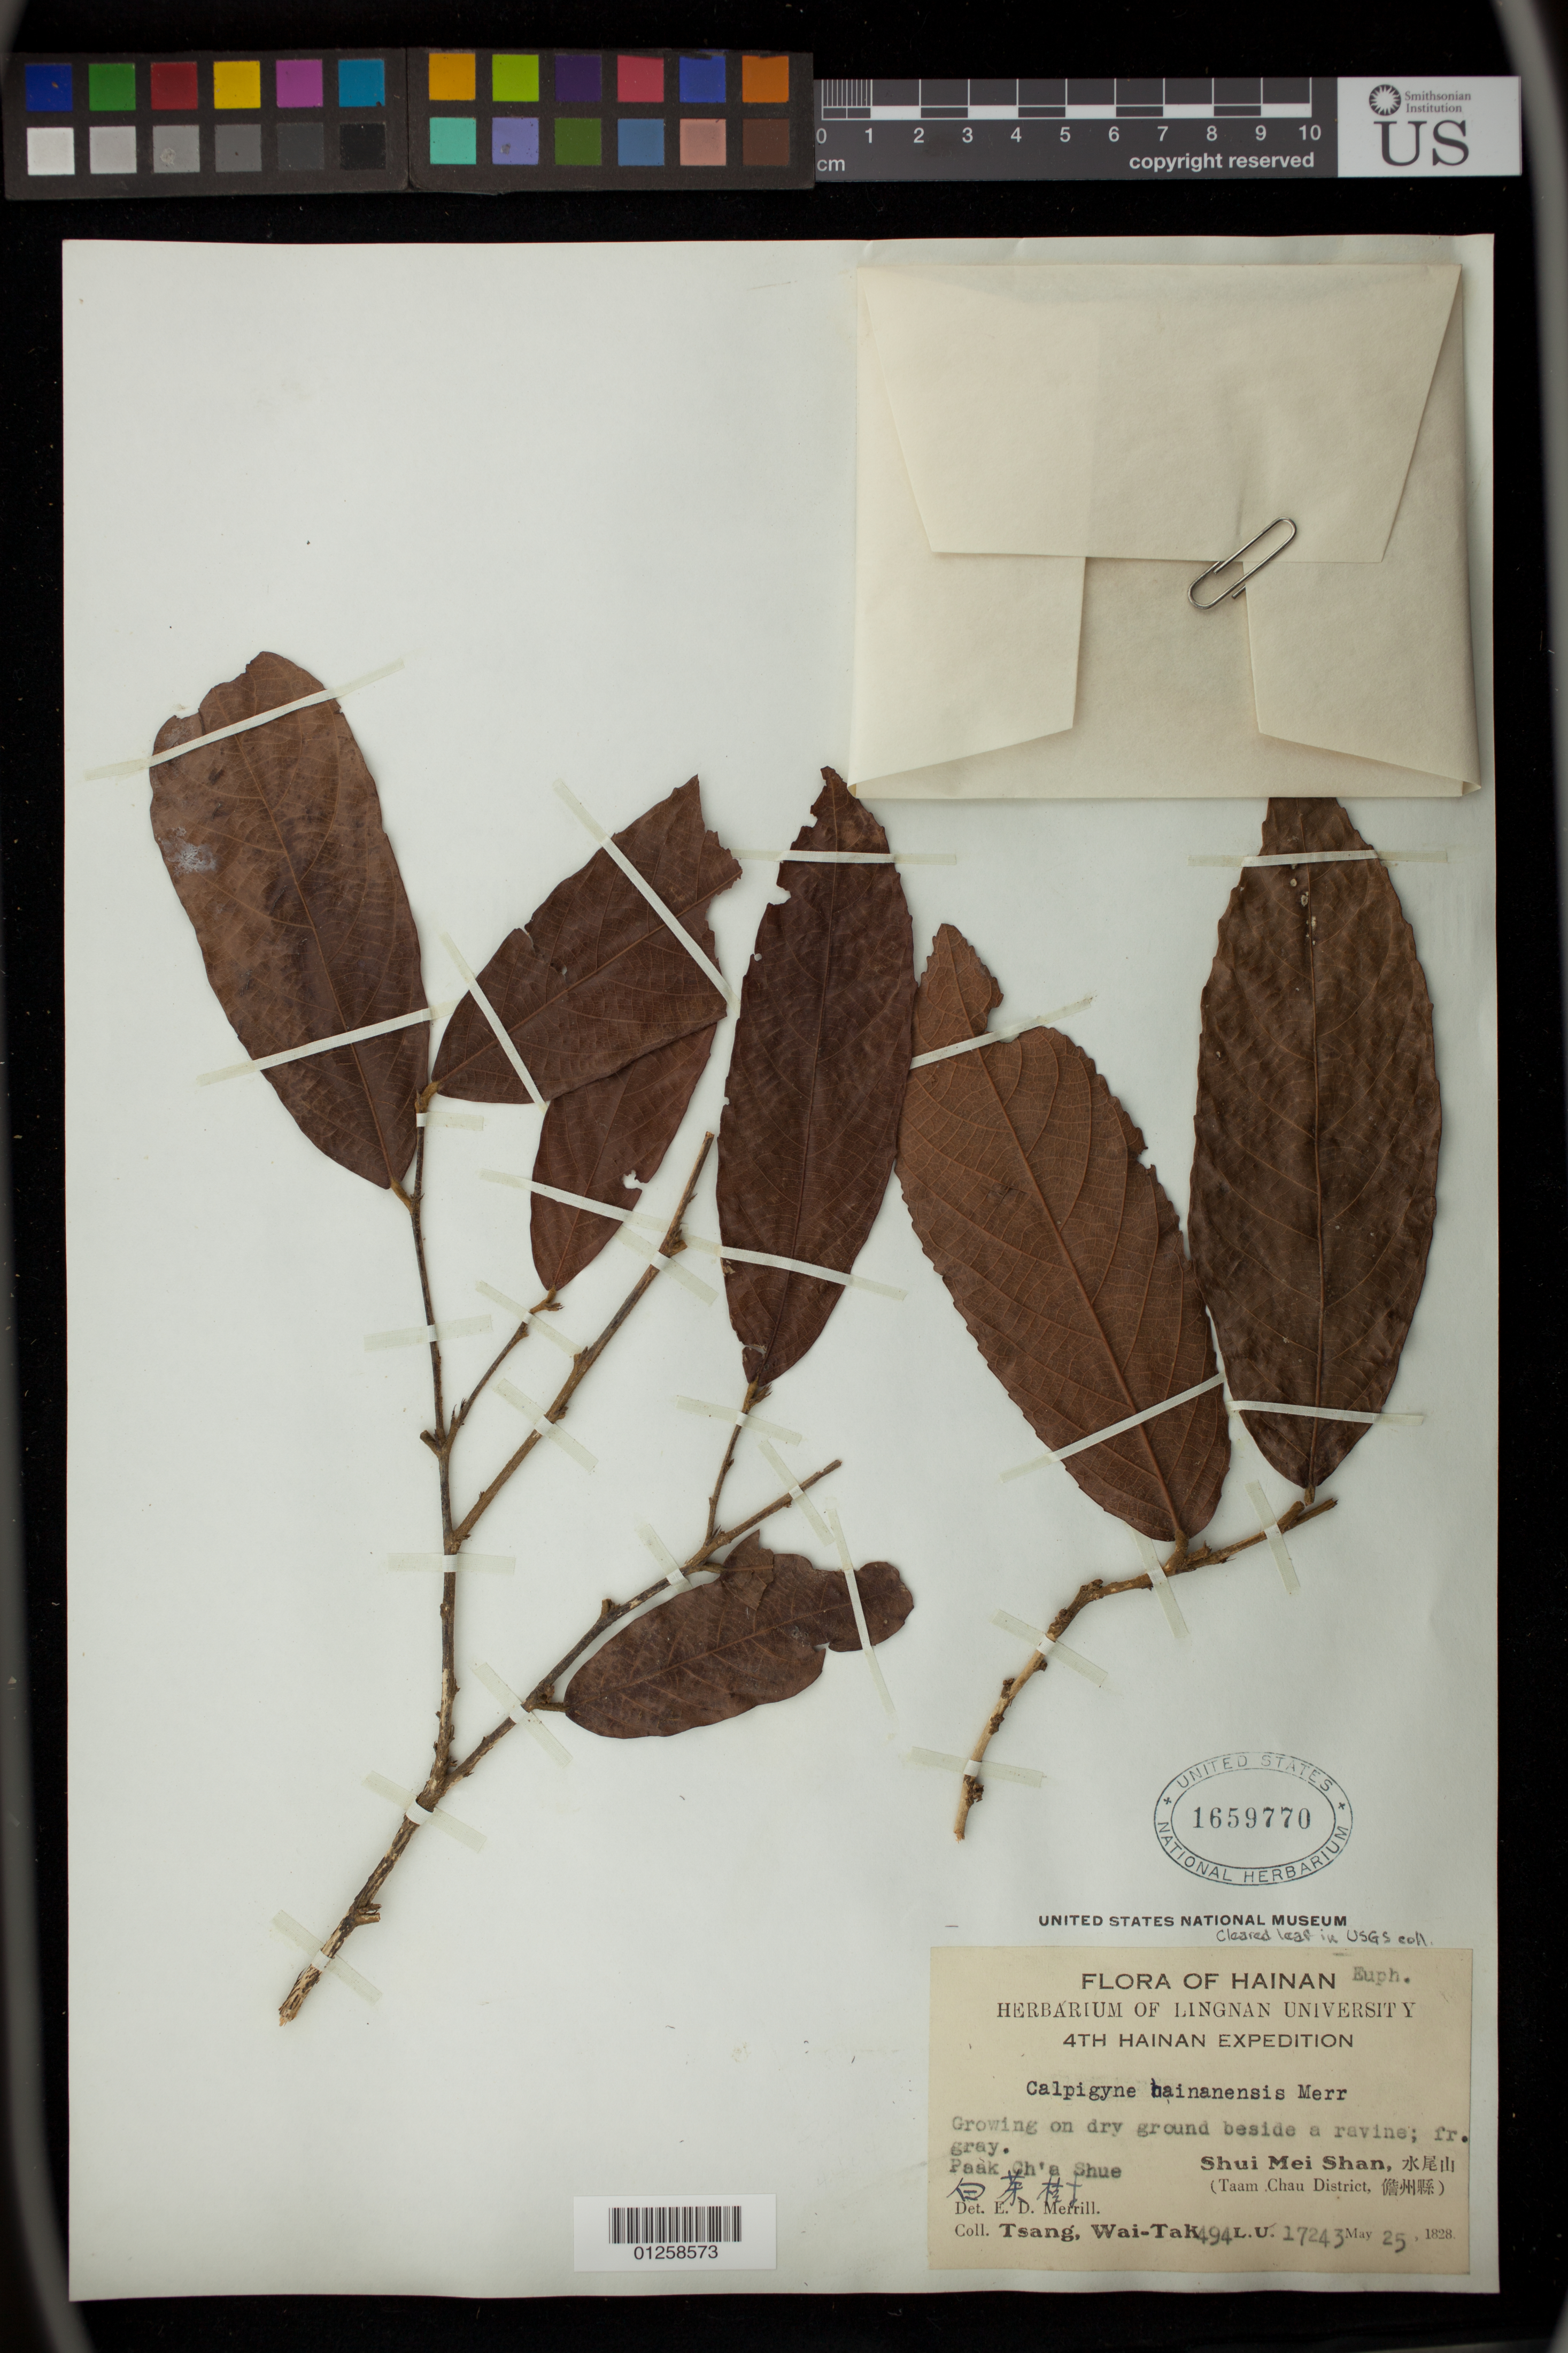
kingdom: Plantae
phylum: Tracheophyta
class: Magnoliopsida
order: Malpighiales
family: Euphorbiaceae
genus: Koilodepas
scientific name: Koilodepas hainanense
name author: (Merr.) Croizat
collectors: W. T. Tsang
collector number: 494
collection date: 1828-05-25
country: China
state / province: Hainan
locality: Paak Ch'a Shue. Shui Mei Shan (Taam Chau District)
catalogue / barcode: US 1659770